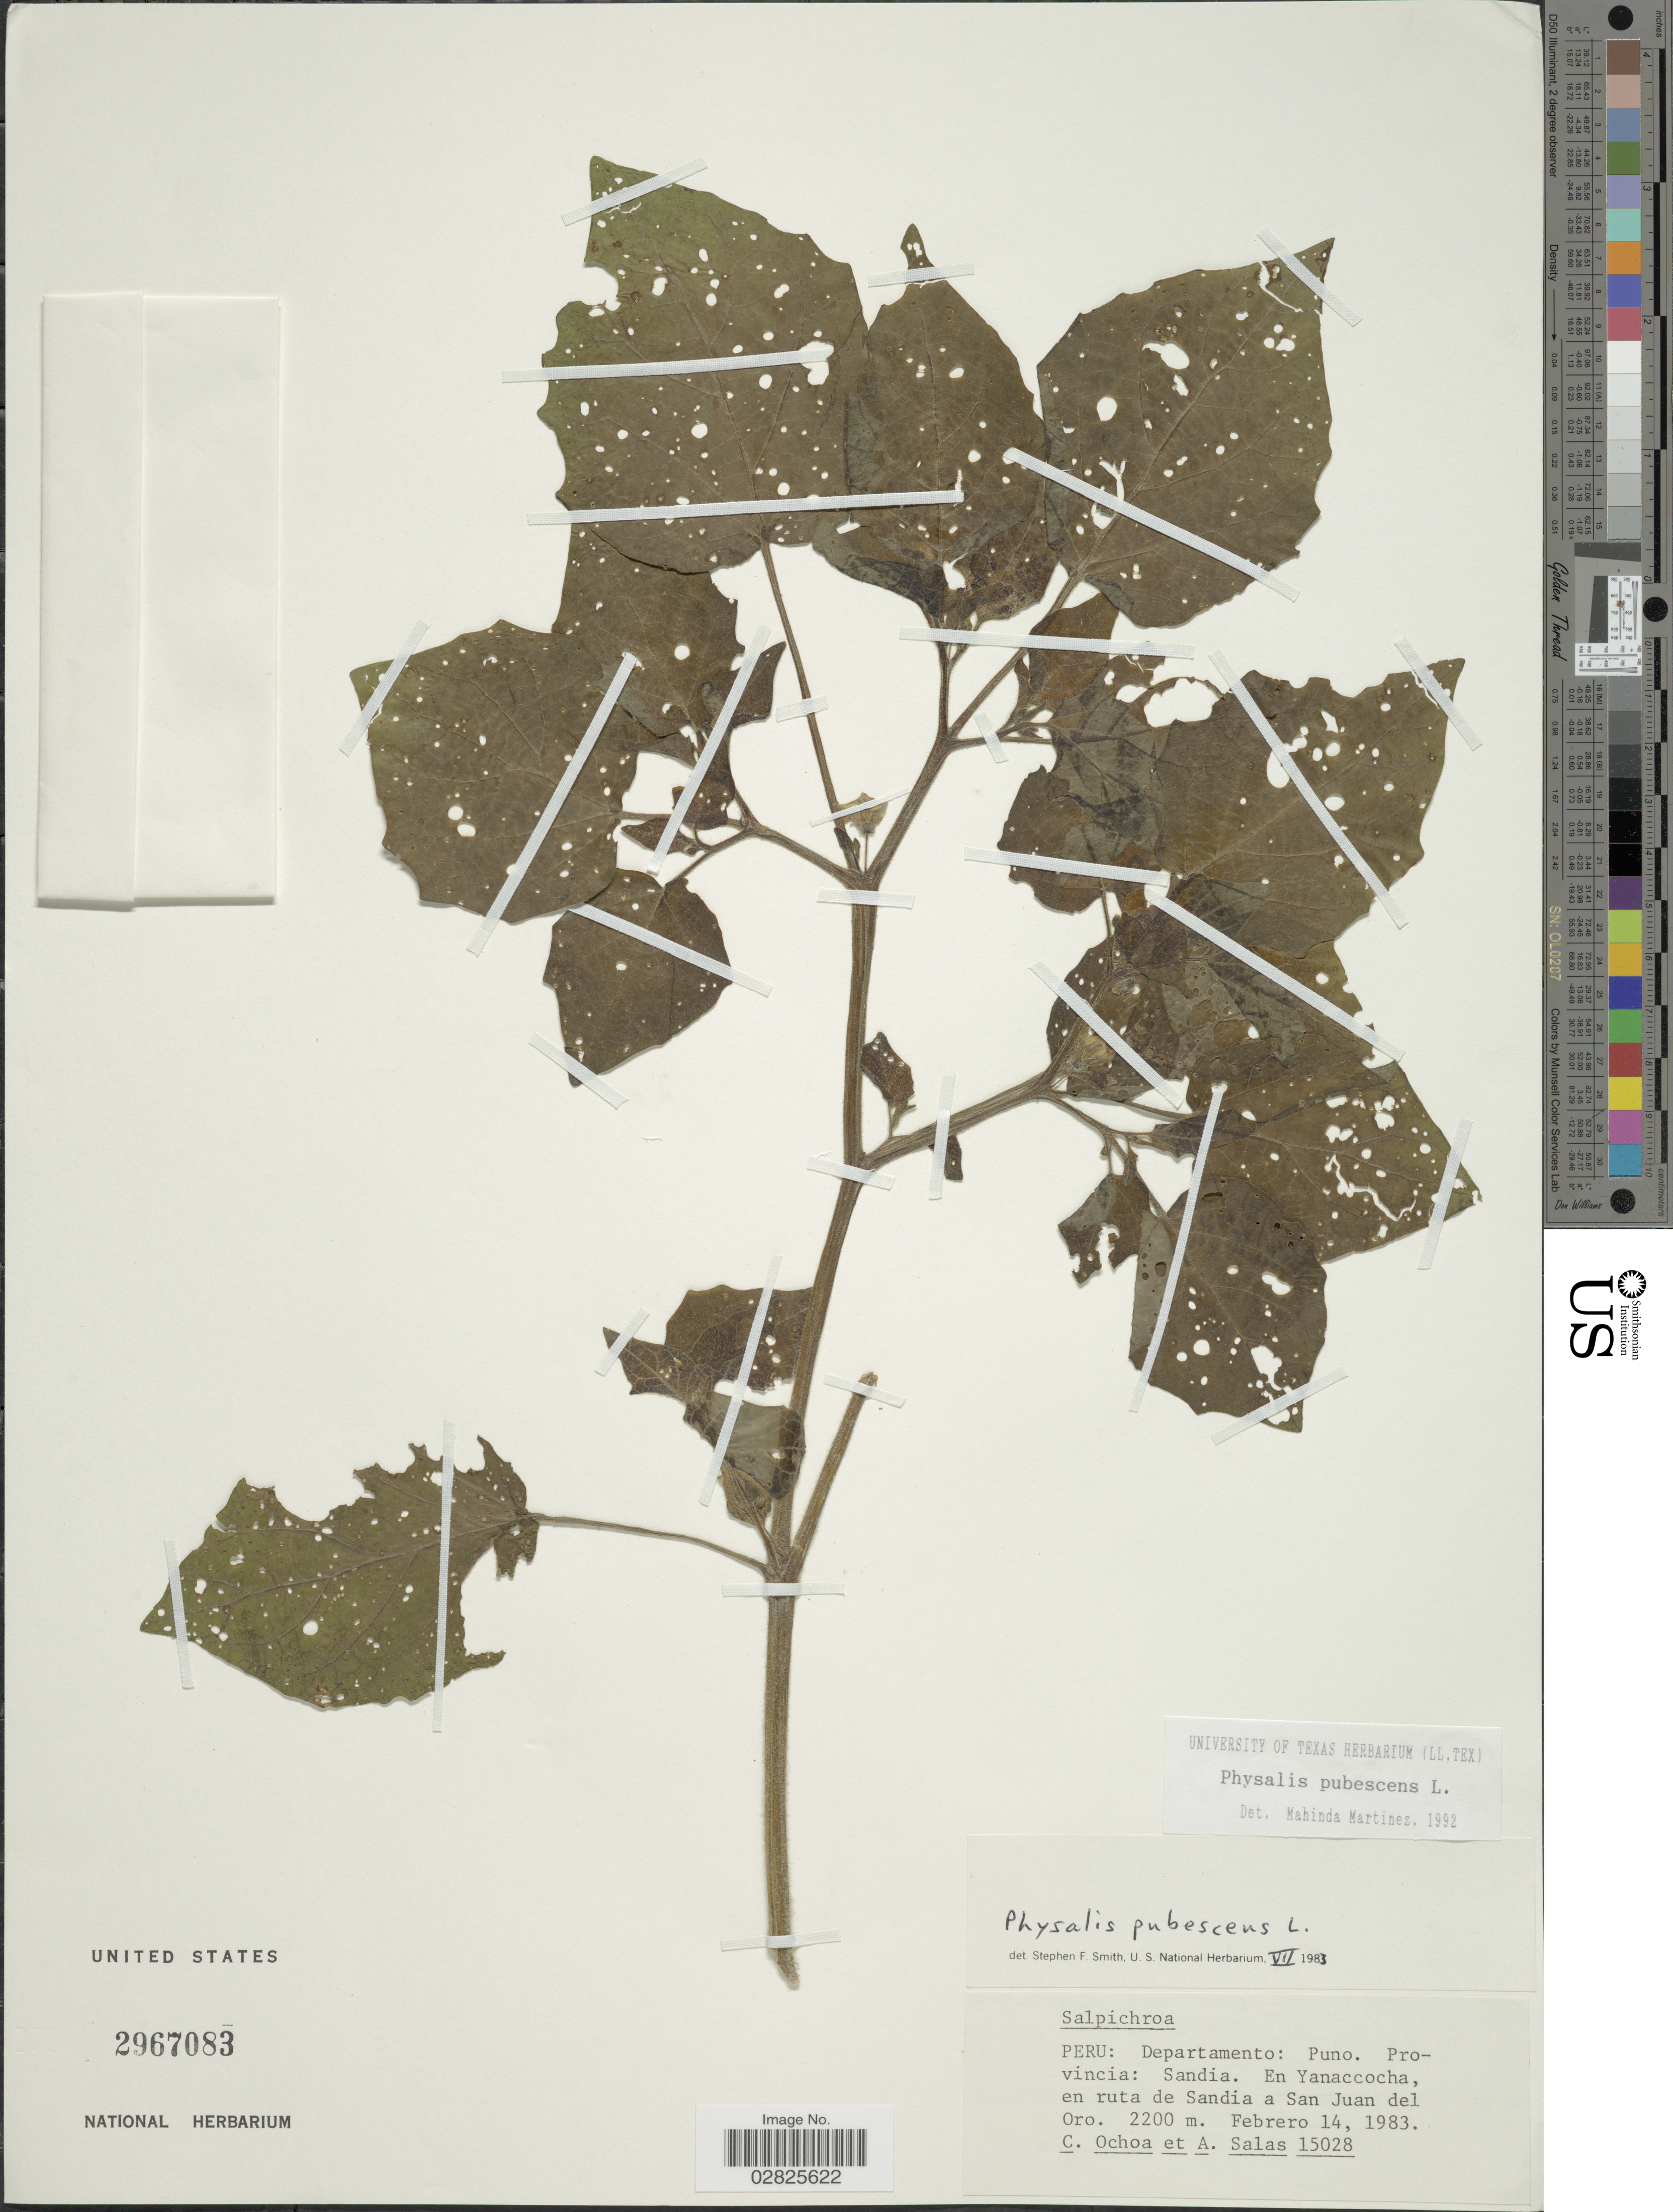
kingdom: Plantae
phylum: Tracheophyta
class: Magnoliopsida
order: Solanales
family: Solanaceae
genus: Physalis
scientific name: Physalis pubescens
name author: L.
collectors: C. Ochoa & A. Salas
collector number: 15028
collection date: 1983-02-14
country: Peru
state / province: Puno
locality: Departamento: Puno. Provincia: Sandia. En Yanaccocha, en ruta de Sandia a San Juan del Oro.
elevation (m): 2200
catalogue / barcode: US 2967083